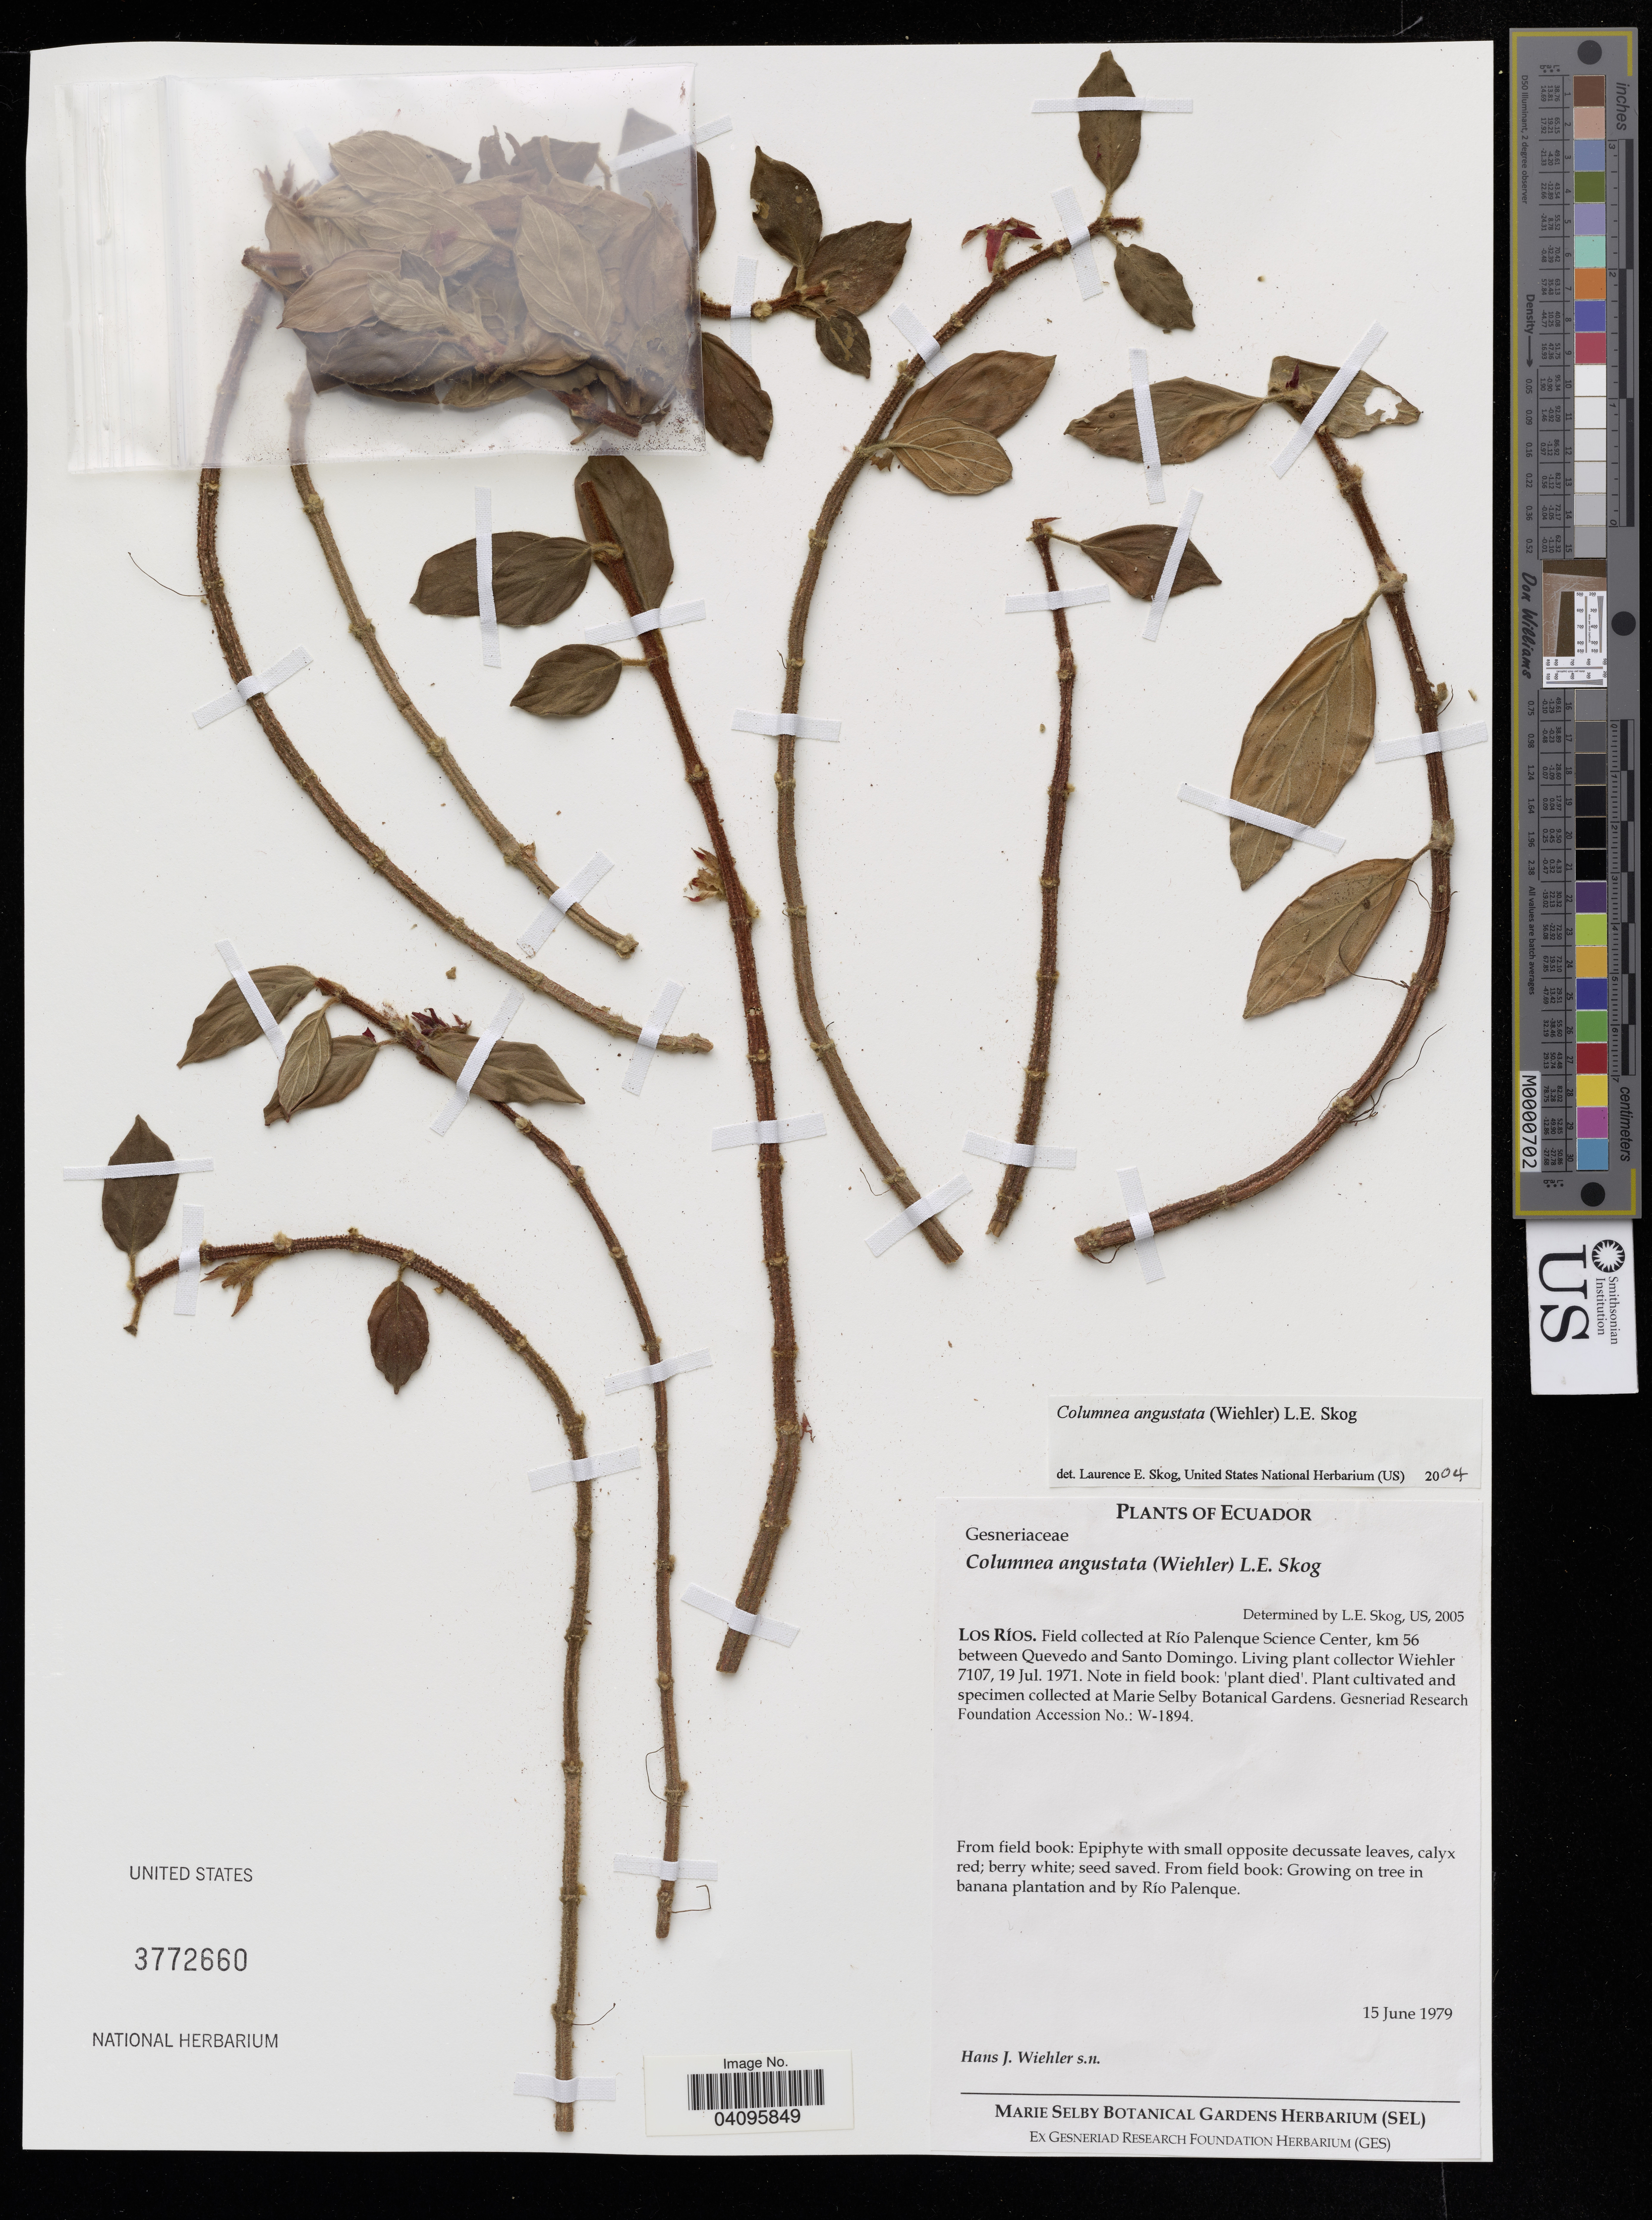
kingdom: Plantae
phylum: Tracheophyta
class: Magnoliopsida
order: Lamiales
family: Gesneriaceae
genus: Columnea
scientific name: Columnea angustata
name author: (Wiehler) L.E. Skog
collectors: Wiehler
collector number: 7107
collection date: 1971-07-19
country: United States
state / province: Florida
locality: Marie Selby Botanical Gardens.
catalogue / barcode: US 3772660